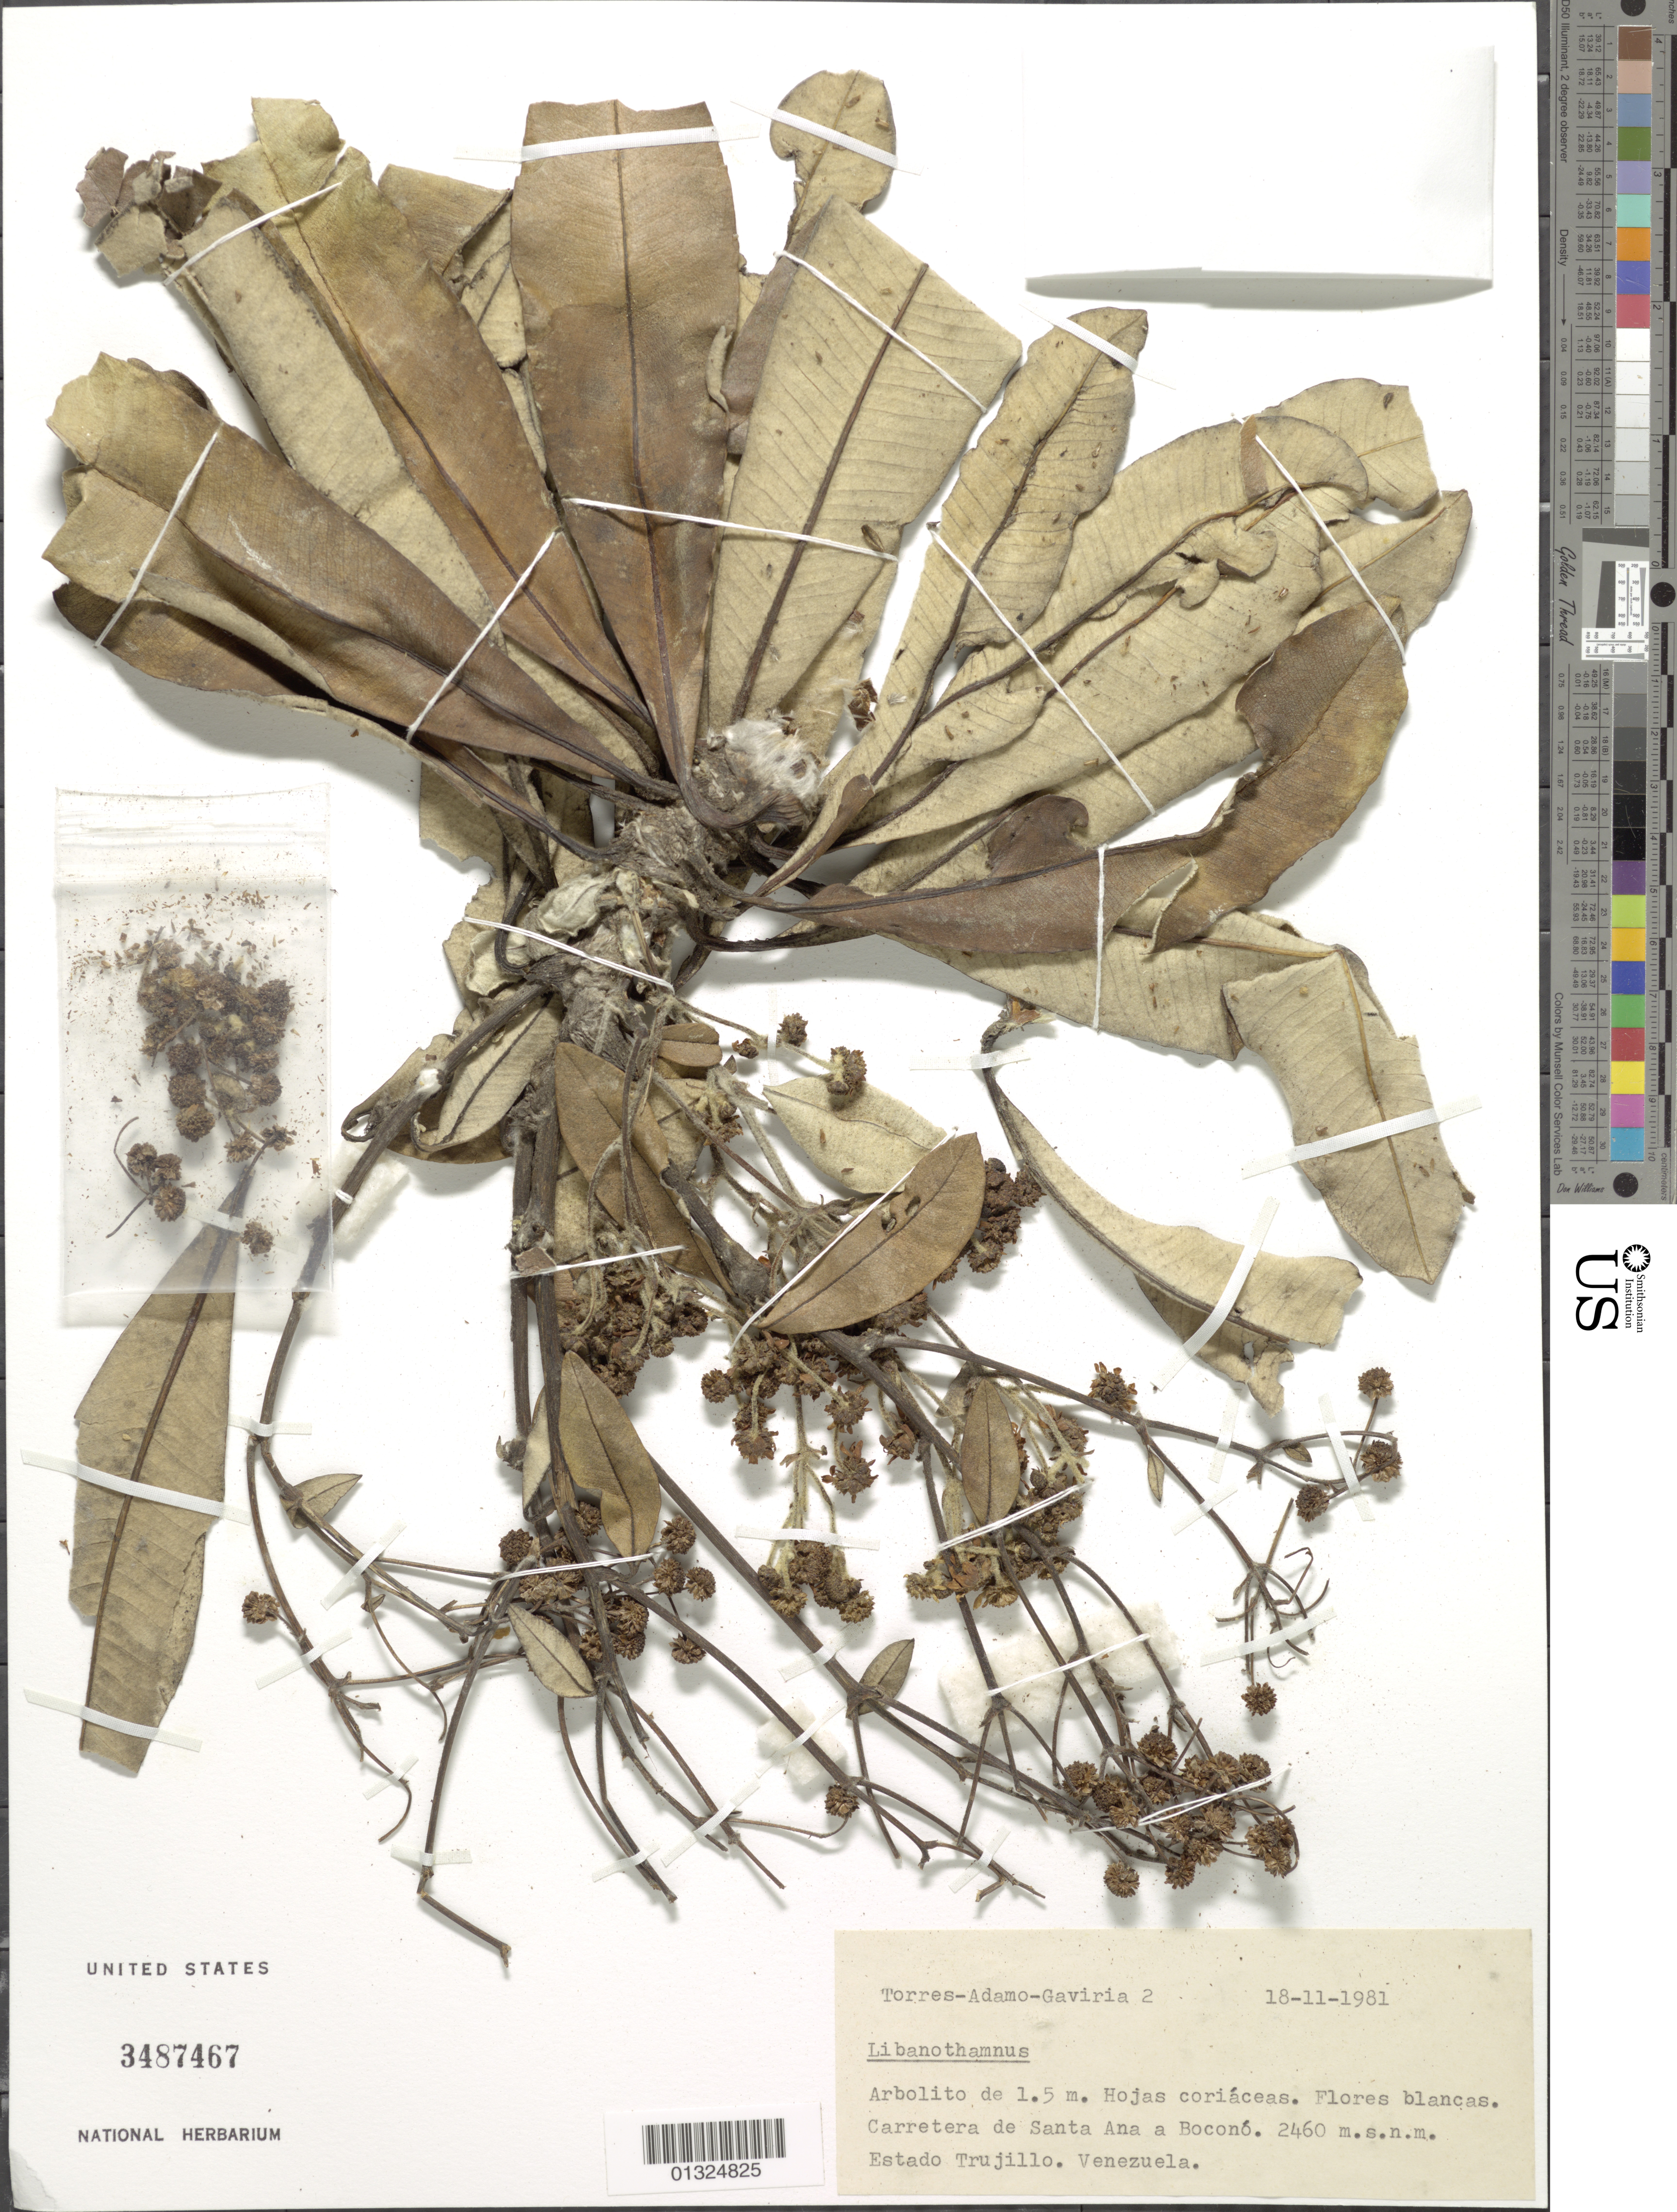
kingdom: Plantae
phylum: Tracheophyta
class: Magnoliopsida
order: Asterales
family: Asteraceae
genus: Libanothamnus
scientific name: Libanothamnus sp.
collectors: -. Torres, G. Adamo & Gaviria, --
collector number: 2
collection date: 1981-11-18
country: Venezuela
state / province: Trujillo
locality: Carretera de Santa Ana a Boconó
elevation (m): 2460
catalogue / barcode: US 3487467